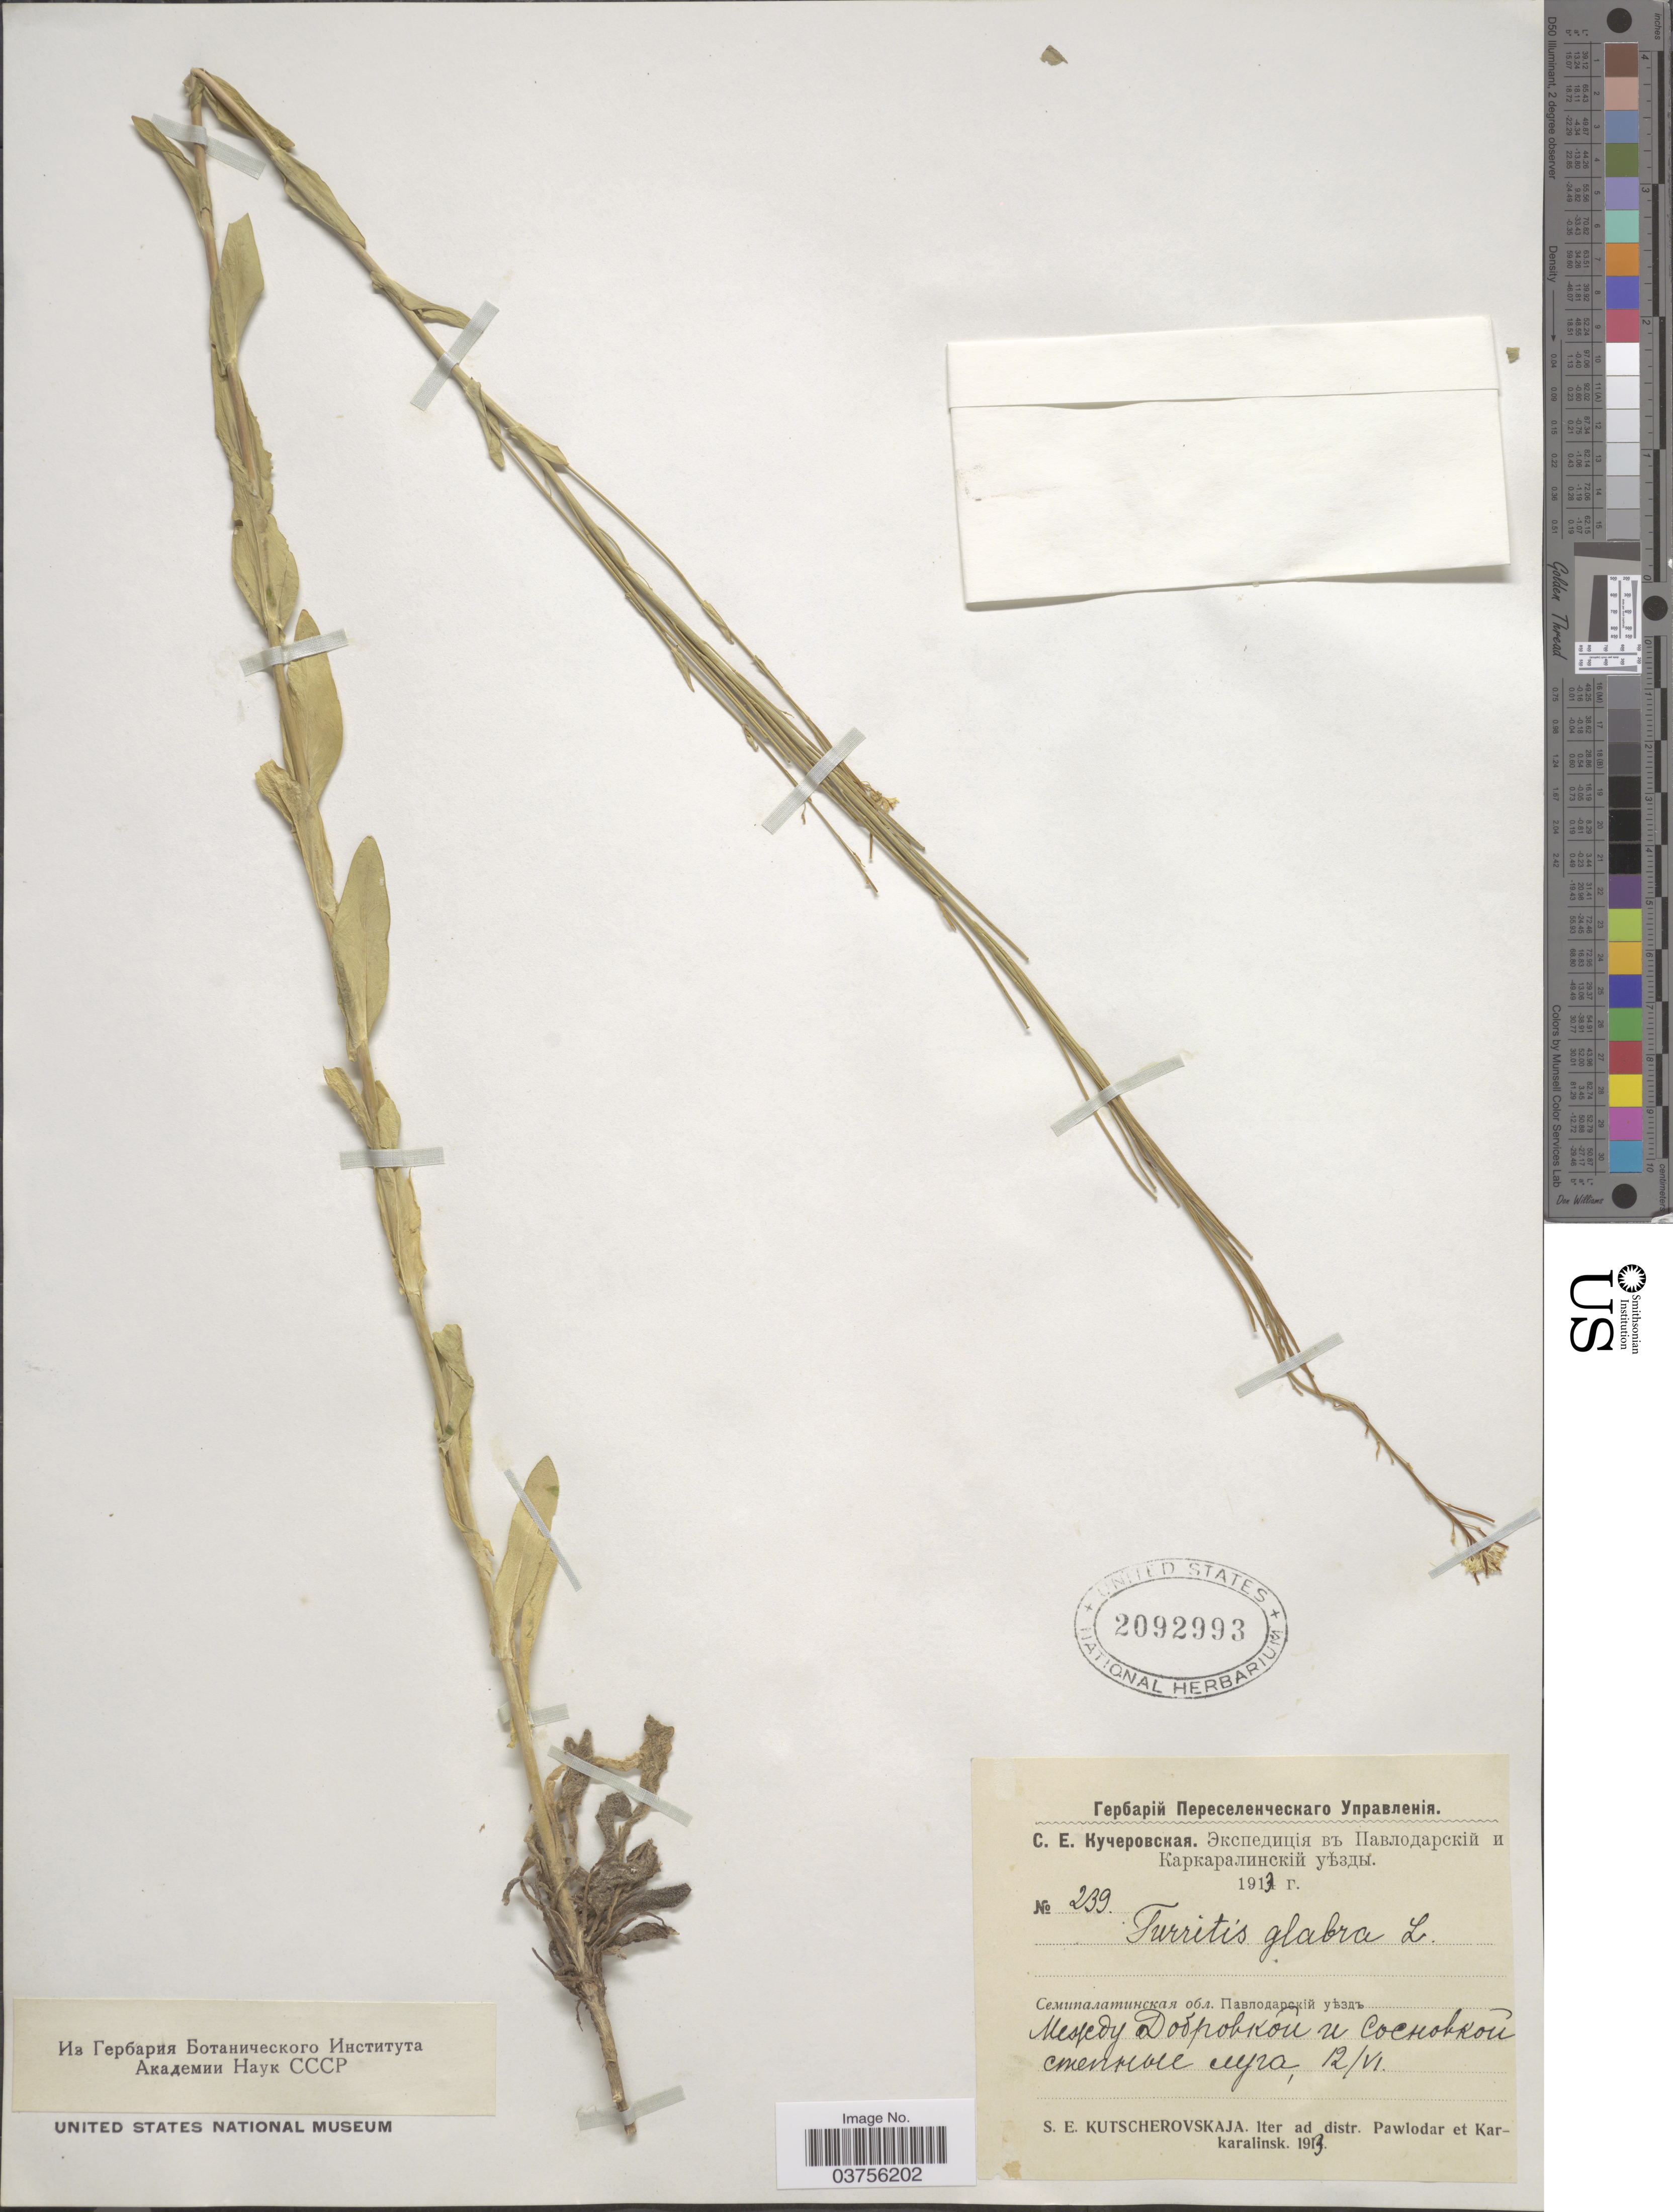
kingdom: Plantae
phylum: Tracheophyta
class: Magnoliopsida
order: Brassicales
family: Brassicaceae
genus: Turritis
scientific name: Turritis glabra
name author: L.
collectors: S. Kutscherovskaja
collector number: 239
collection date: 1913-06-12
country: Kazakhstan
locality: X. Iter ad distr. Pawlodar et Karkaralinsk.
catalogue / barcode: US 2092993